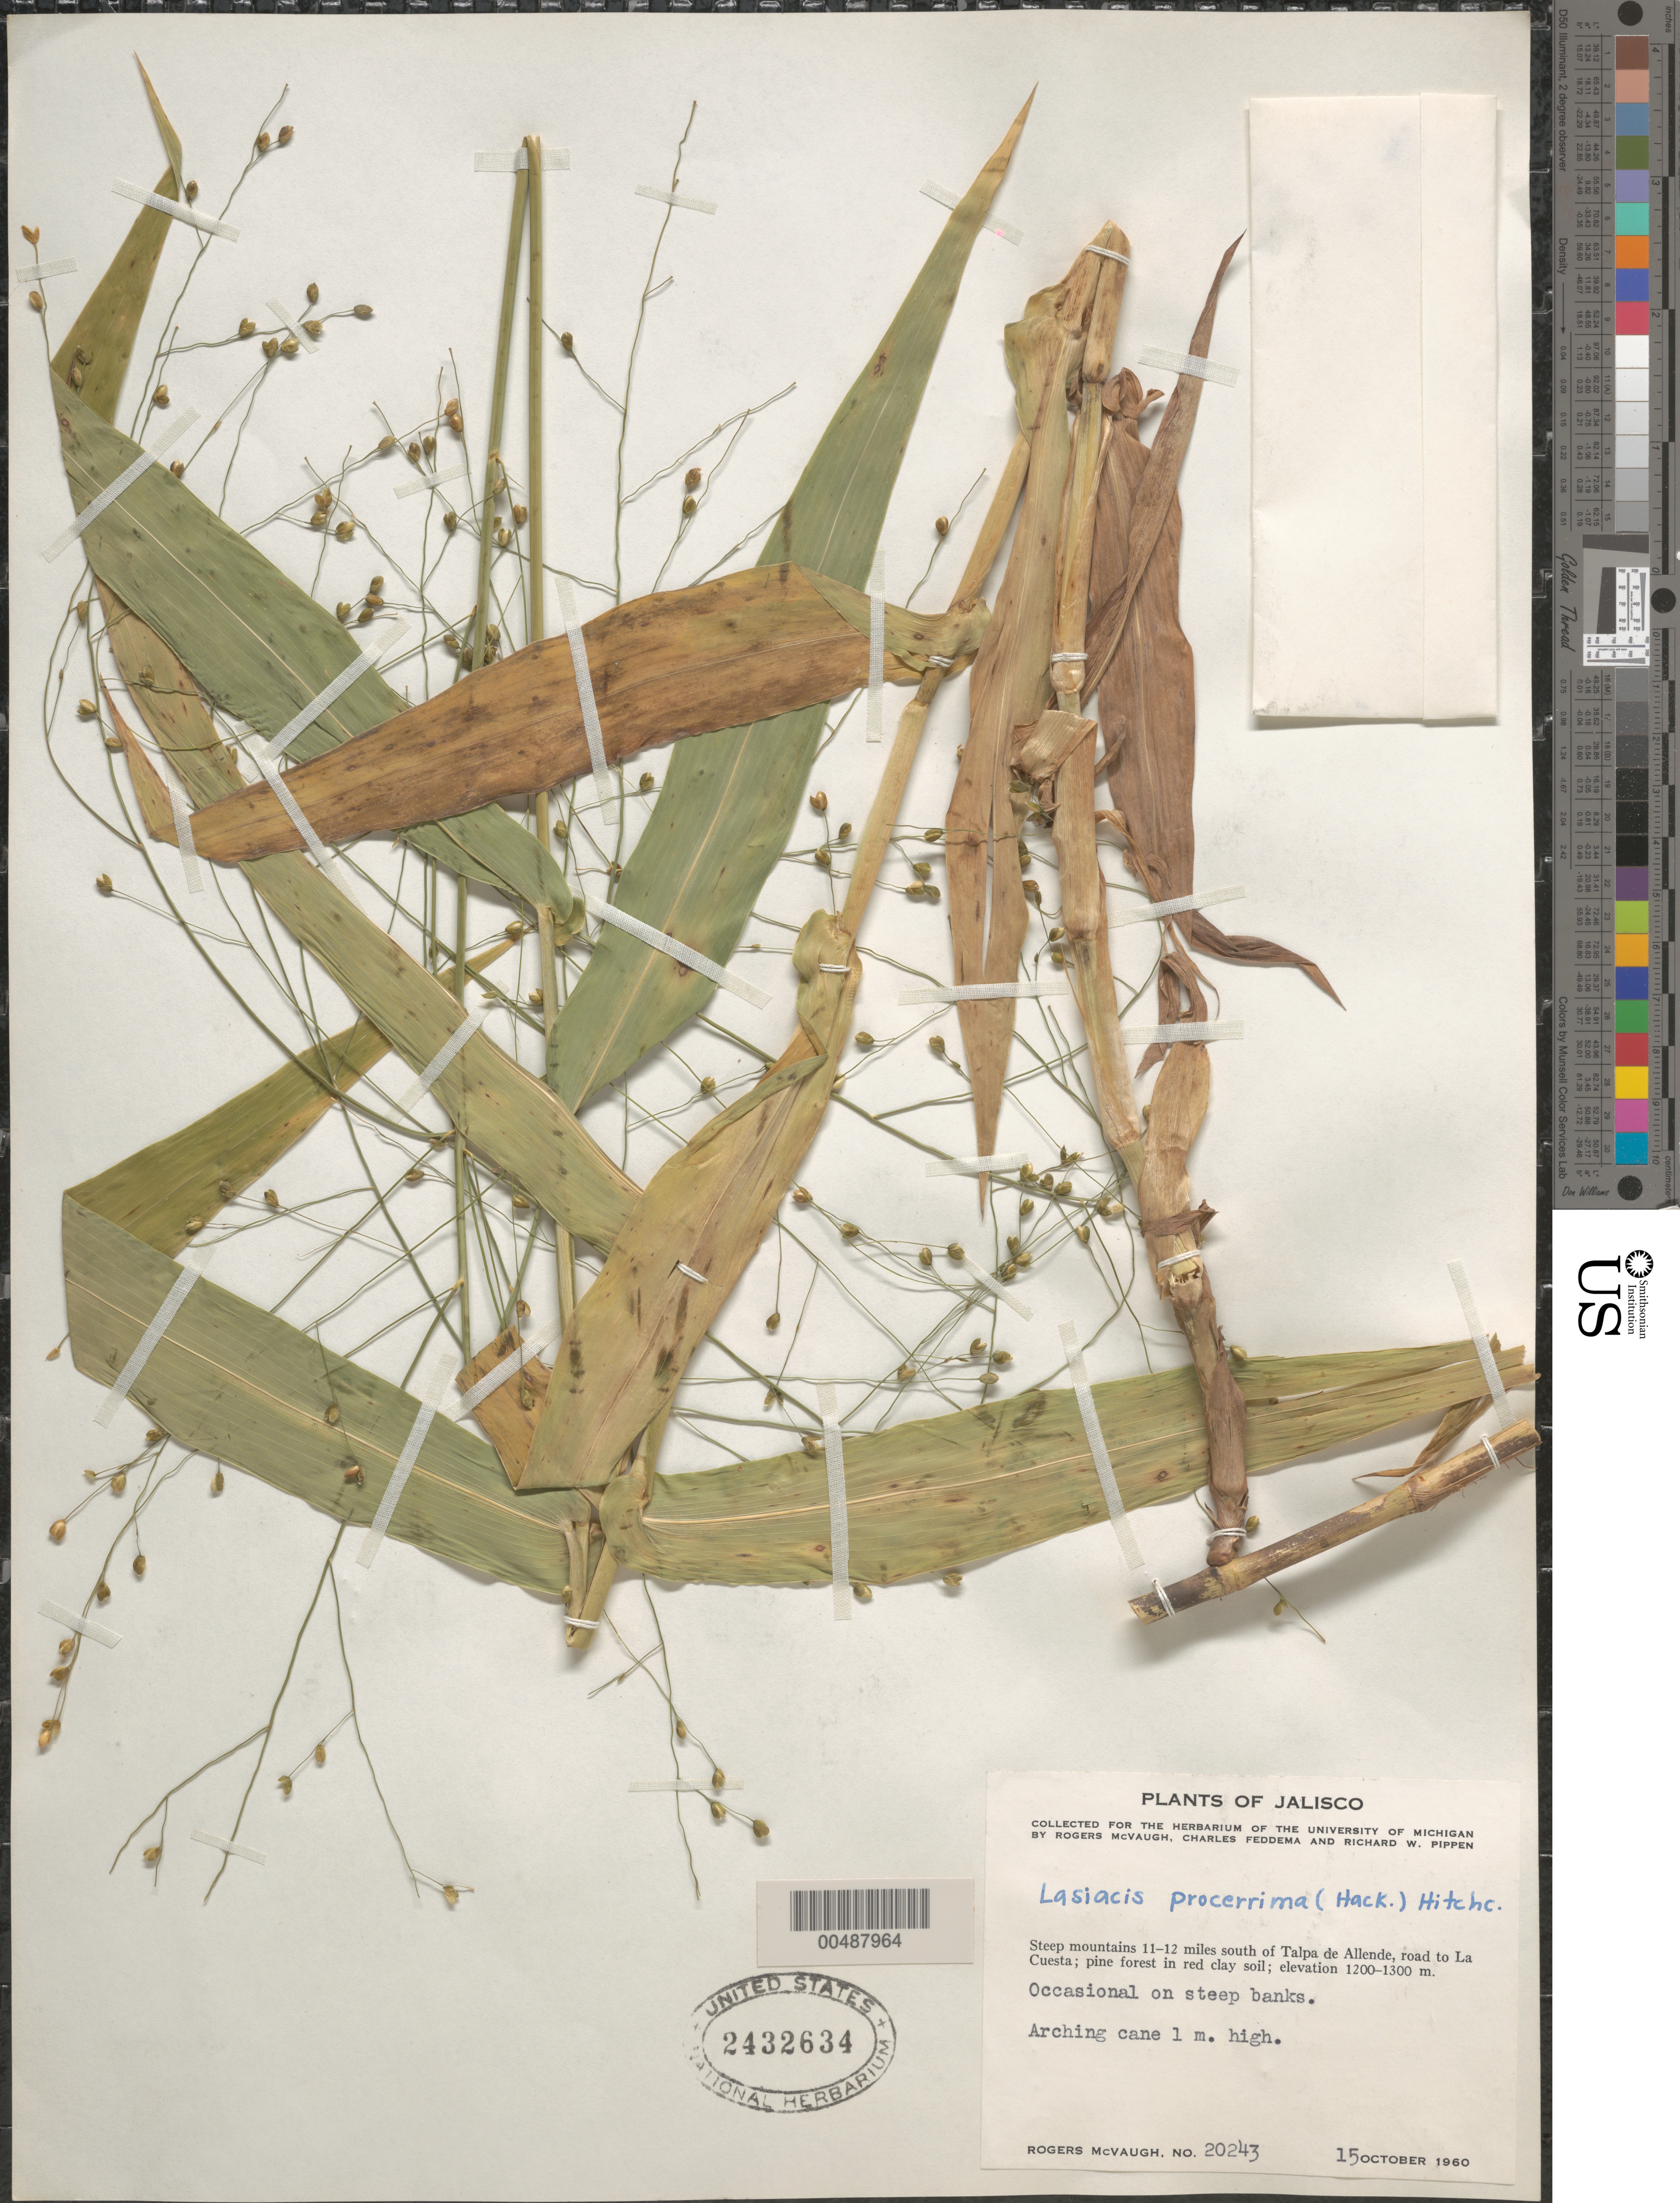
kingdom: Plantae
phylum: Tracheophyta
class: Liliopsida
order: Poales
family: Poaceae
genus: Lasiacis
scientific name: Lasiacis procerrima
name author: (Hack.) Hitchc.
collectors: R. McVaugh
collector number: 20243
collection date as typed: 15 Oct 1960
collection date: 1960-10-15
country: Mexico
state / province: Jalisco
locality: Mts 11-12 mi S of Talpa de Allende, rd to La Cuesta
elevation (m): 1200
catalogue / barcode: US 2432634